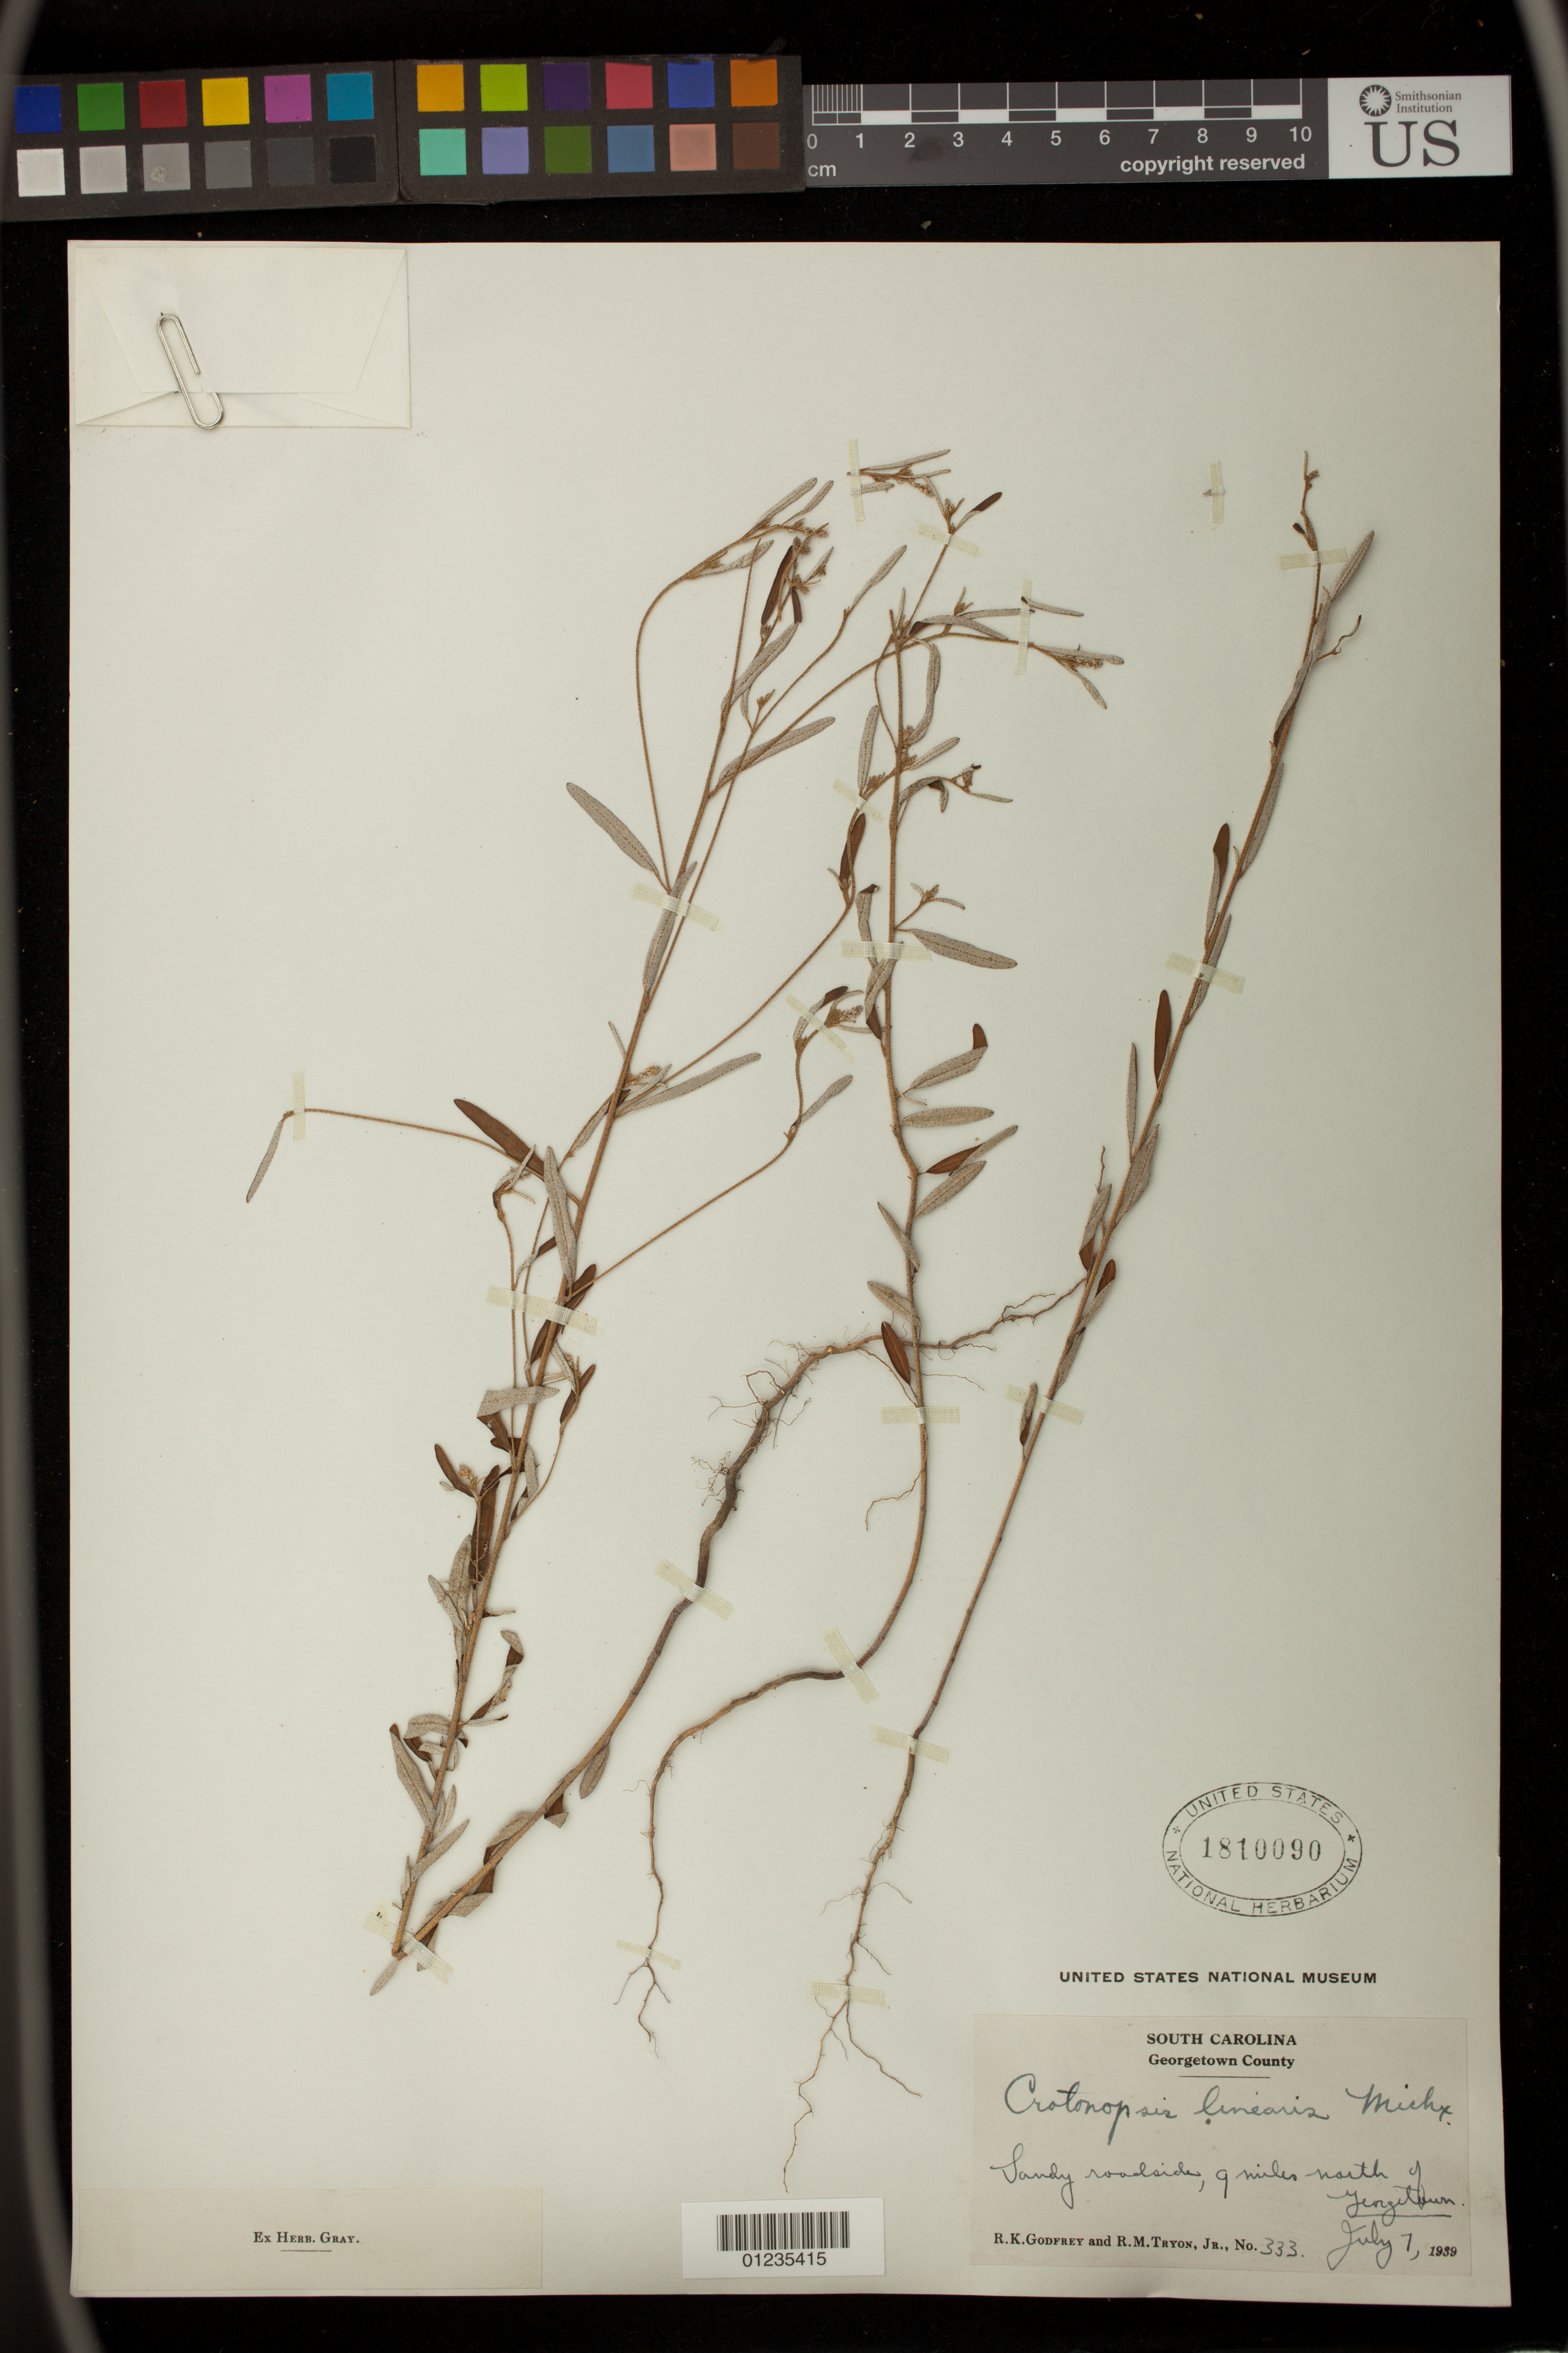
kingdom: Plantae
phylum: Tracheophyta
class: Magnoliopsida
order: Malpighiales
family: Euphorbiaceae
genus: Crotonopsis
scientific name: Crotonopsis linearis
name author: Michx.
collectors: R. K. Godfrey & R. M. Tryon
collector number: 333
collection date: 1939-07-07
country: United States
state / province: South Carolina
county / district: Georgetown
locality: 9 miles north of Georgetown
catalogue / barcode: US 1810090